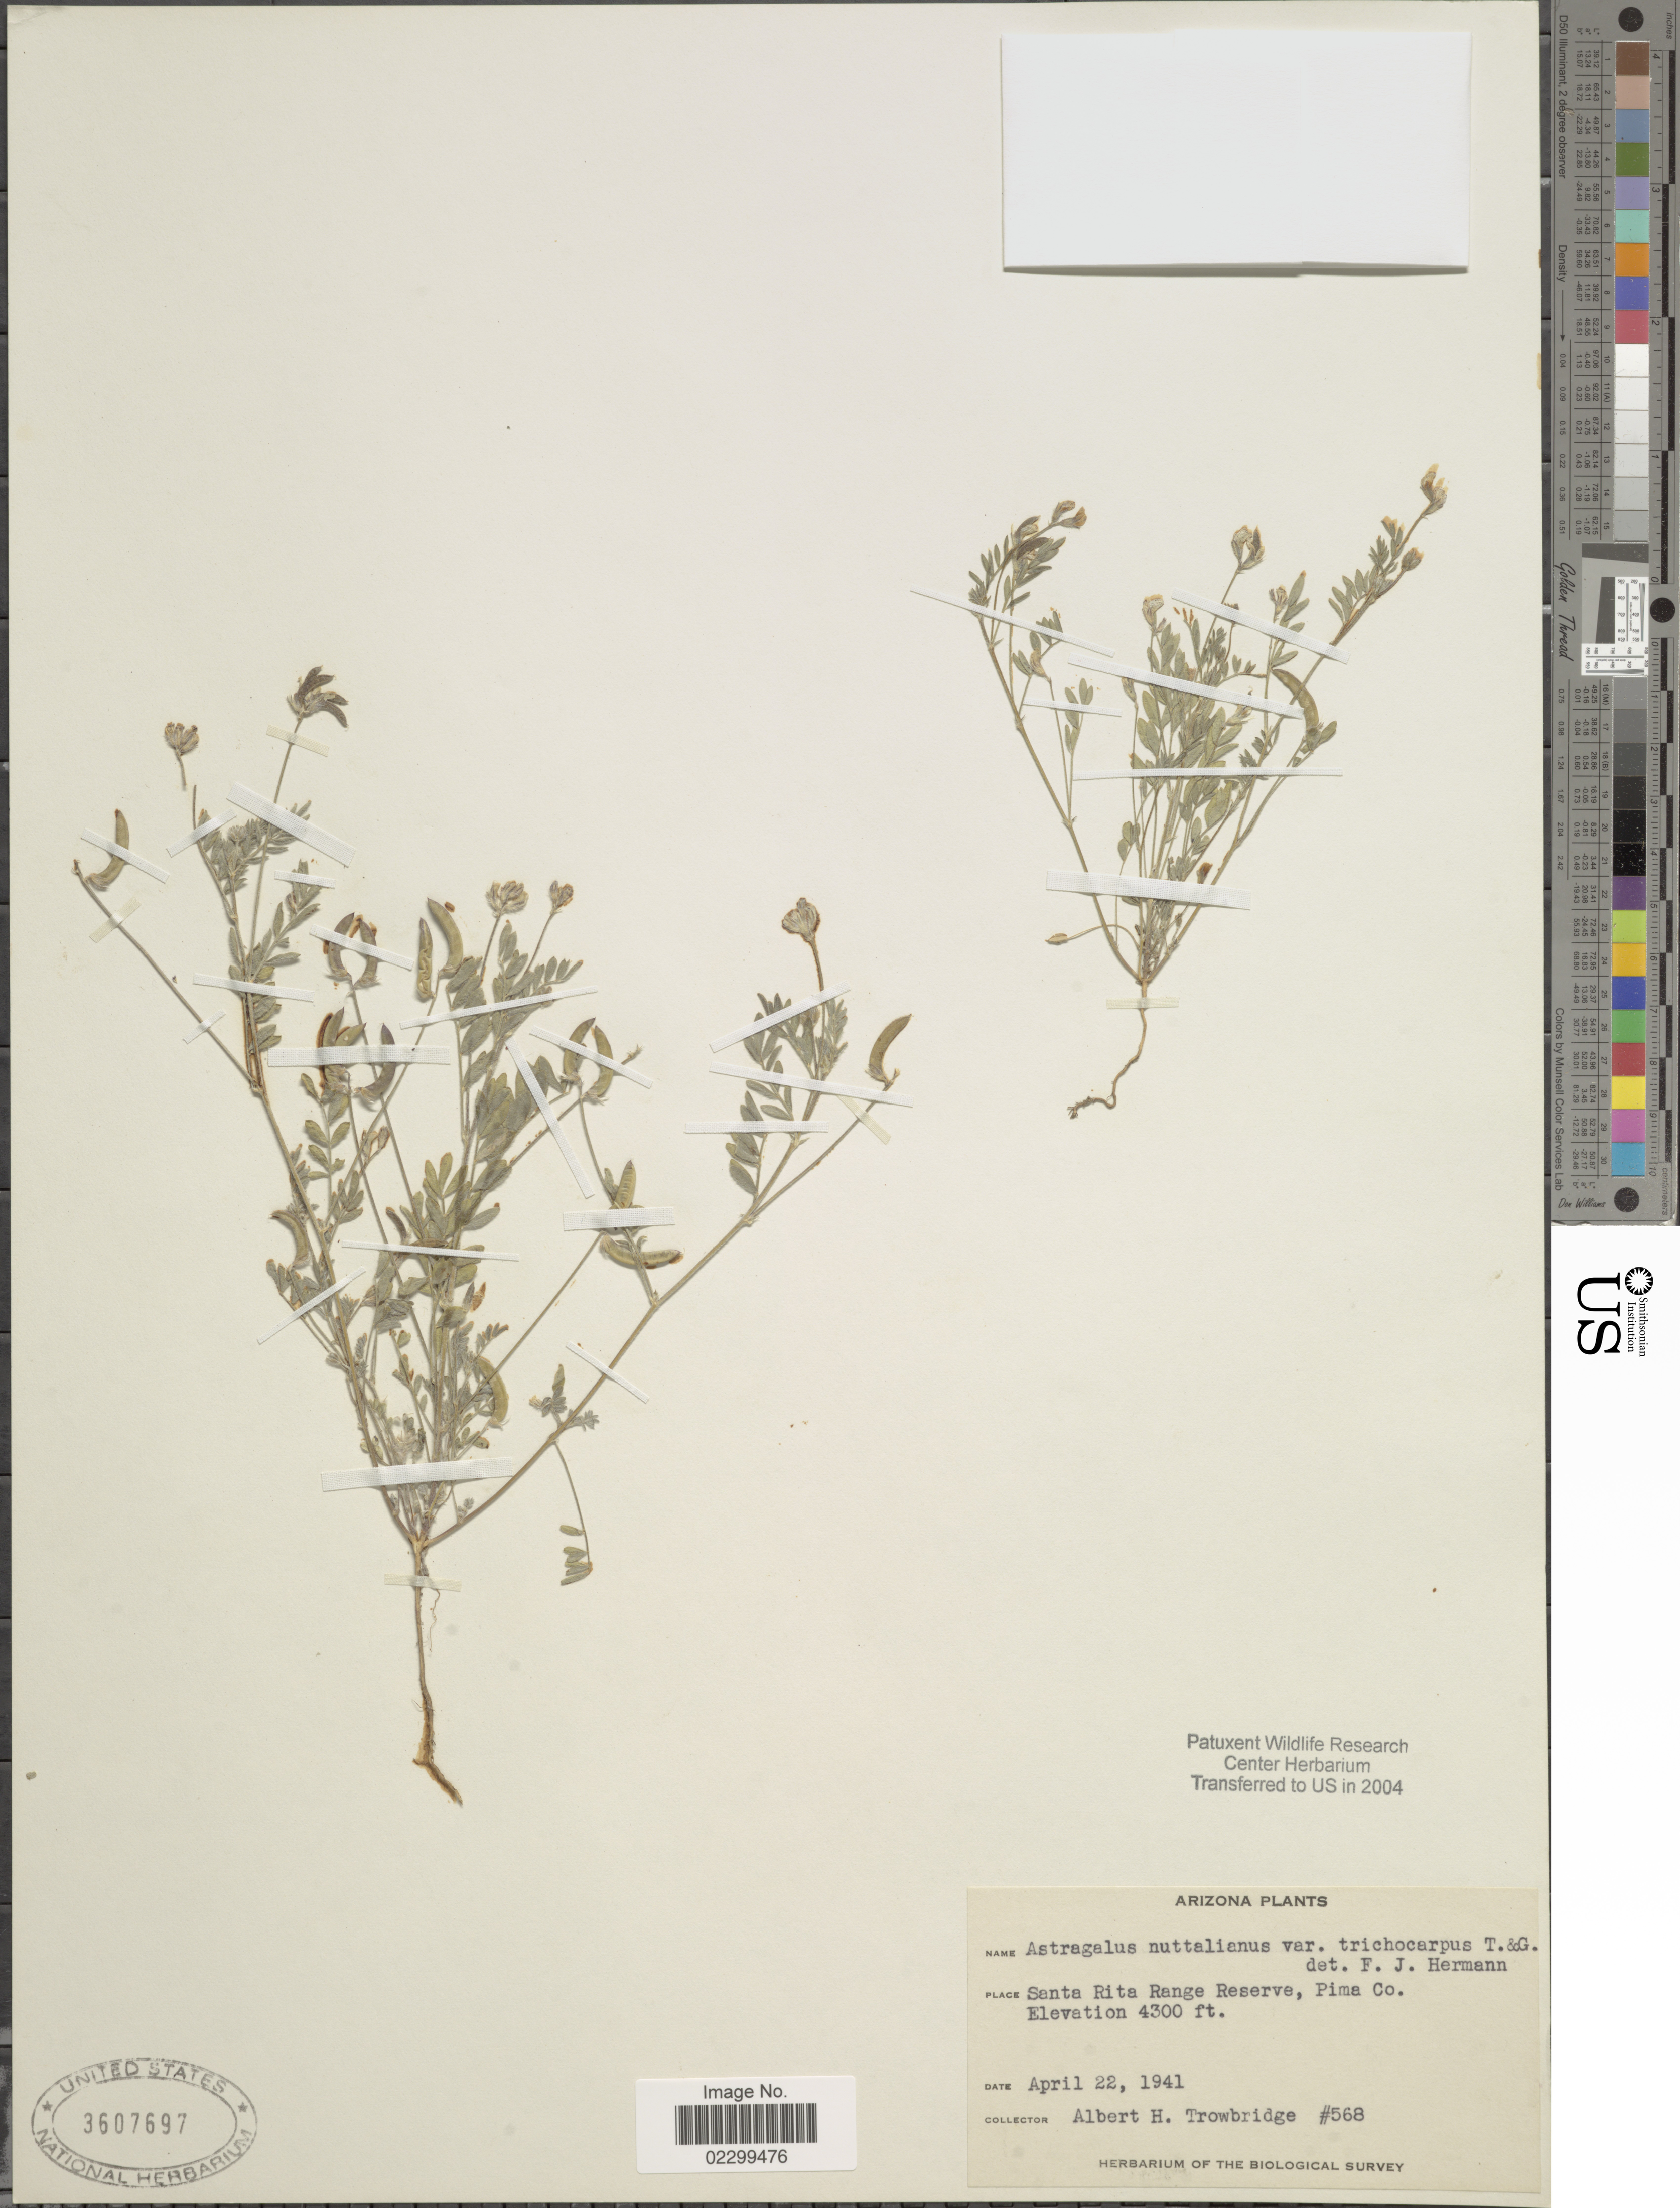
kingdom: Plantae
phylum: Tracheophyta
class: Magnoliopsida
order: Fabales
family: Fabaceae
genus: Astragalus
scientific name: Astragalus emoryanus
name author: (Rydb.) Cory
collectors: A. H. Trowbridge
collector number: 568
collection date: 1941-04-22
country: United States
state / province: Arizona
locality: Santa Rita Range Reserve, Pima Co.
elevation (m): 1311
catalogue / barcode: US 3607697